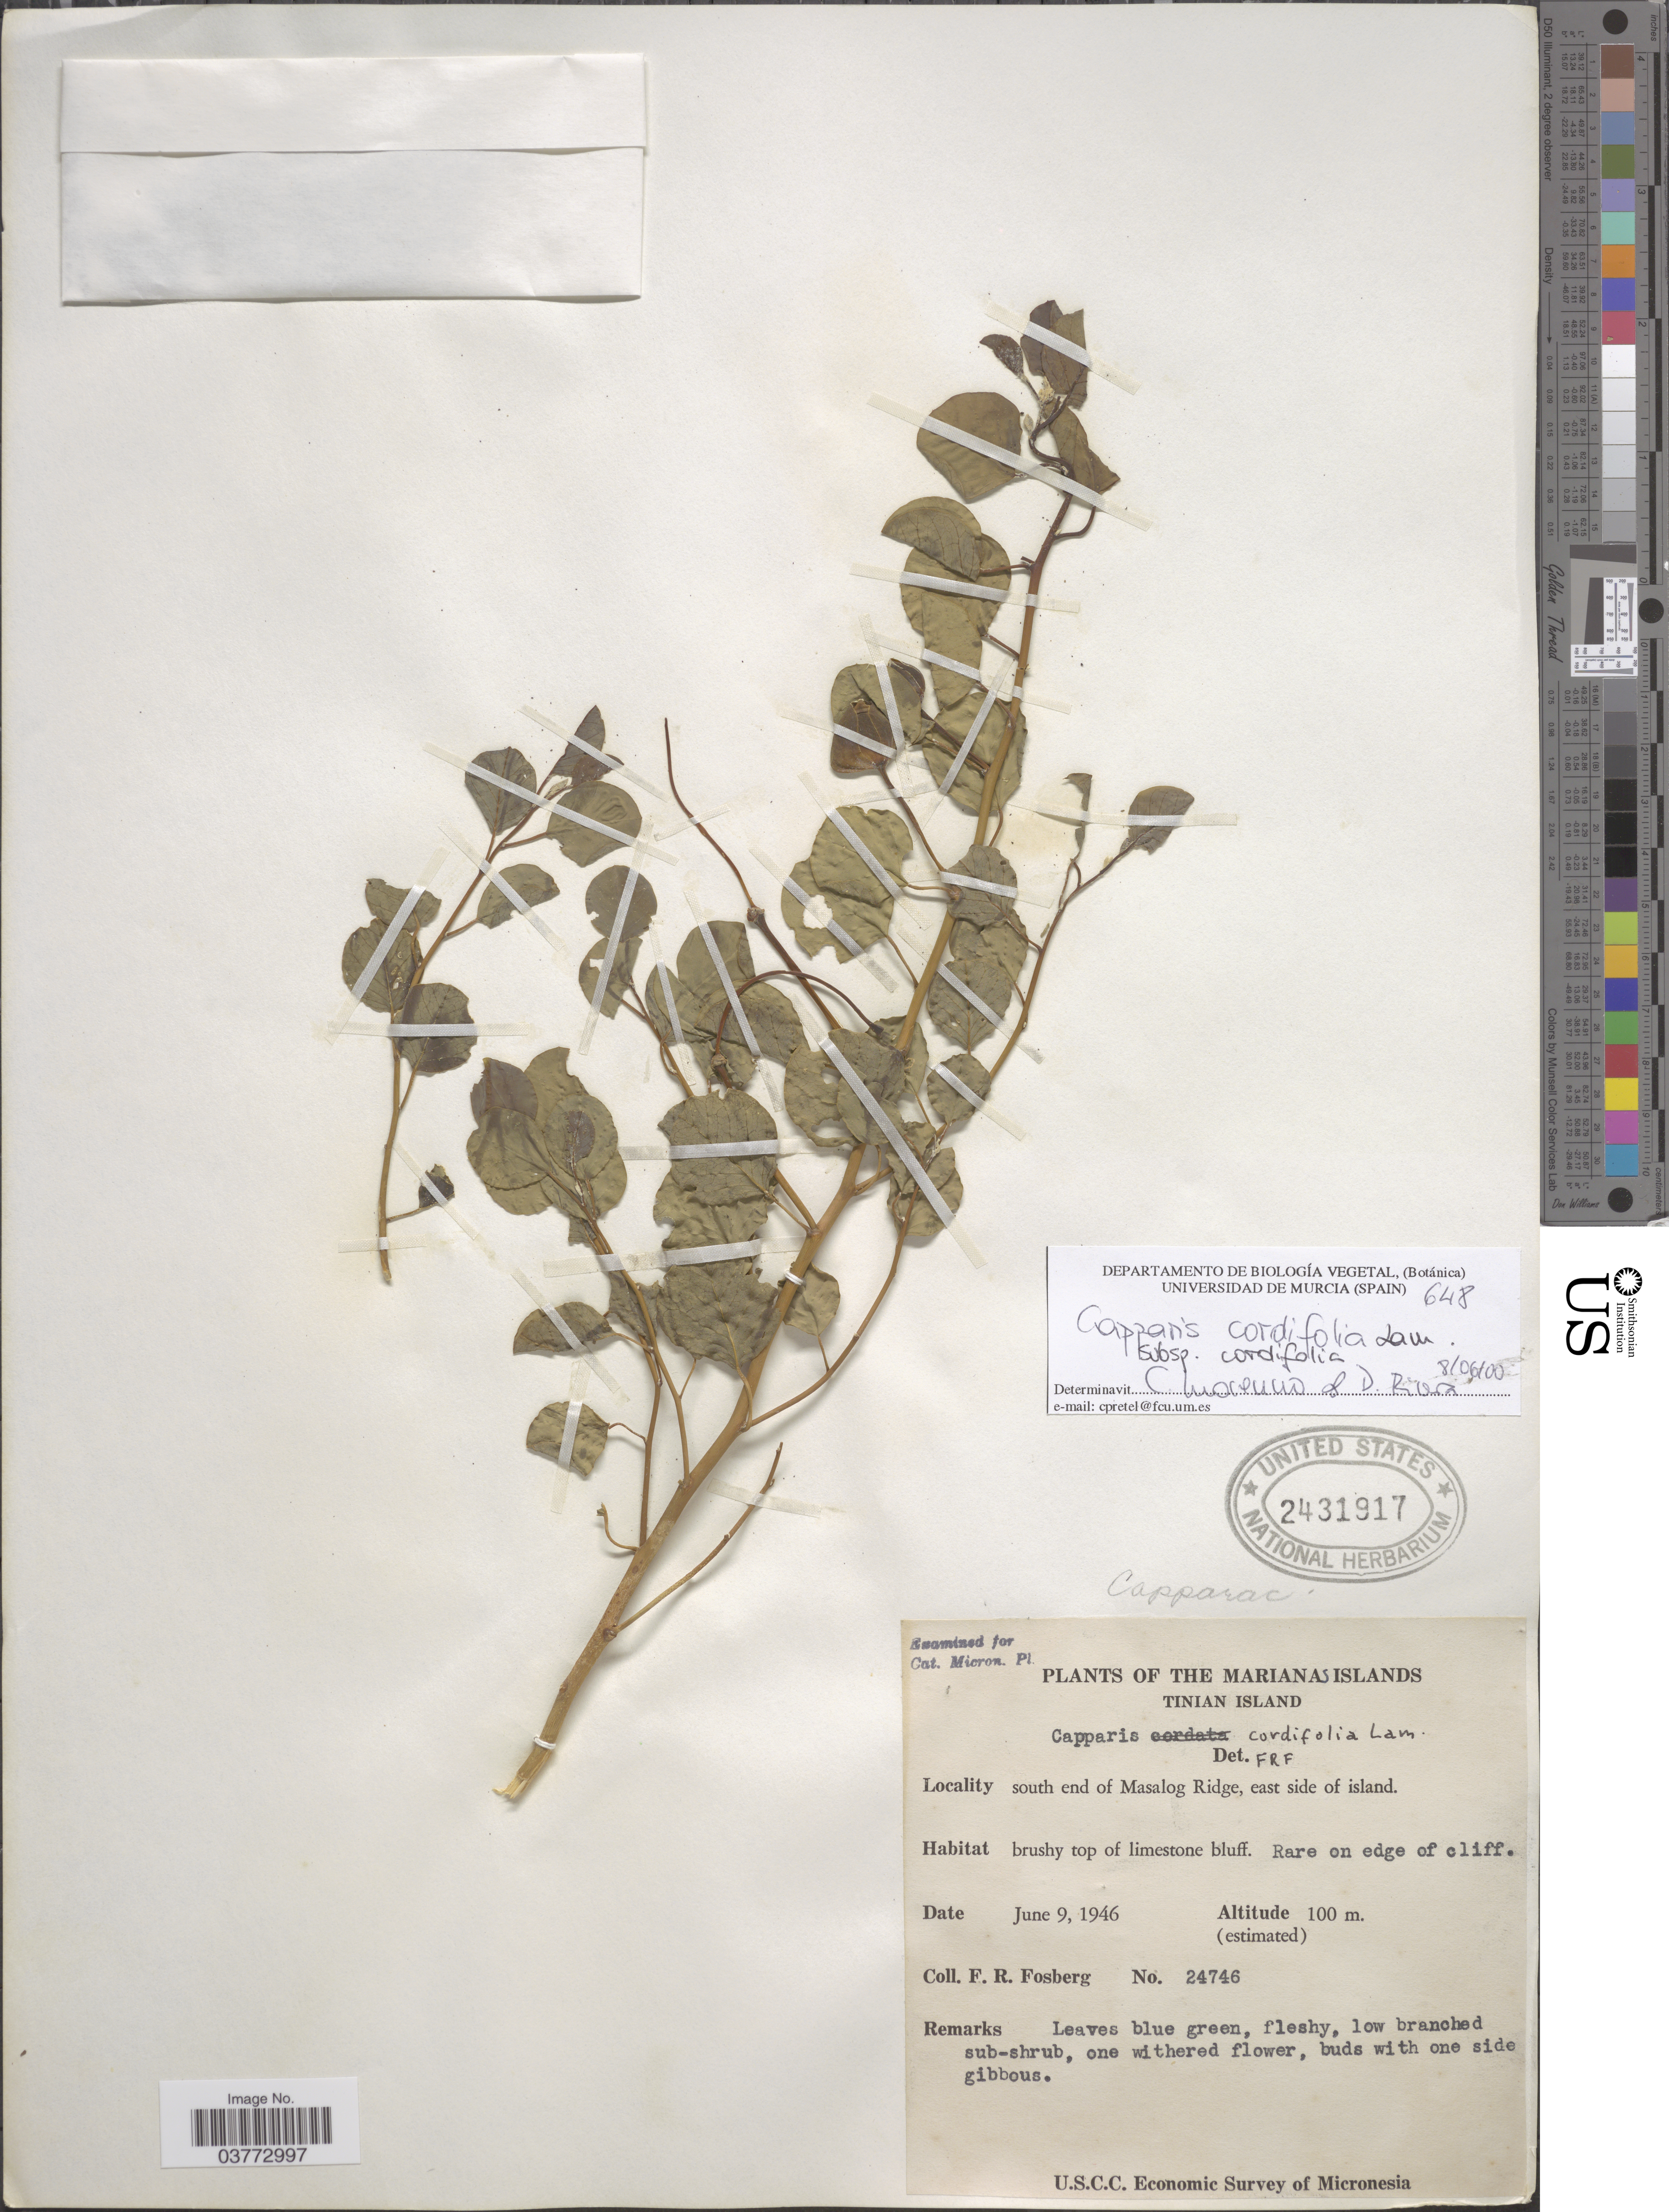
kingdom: Plantae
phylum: Tracheophyta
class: Magnoliopsida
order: Brassicales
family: Capparaceae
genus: Capparis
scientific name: Capparis spinosa subsp. cordifolia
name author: (Lam.) Fici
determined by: Wagner, W. L., (BOT), Smithsonian Institution - National Museum of Natural History (UNITED STATES)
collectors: F. R. Fosberg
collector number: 24746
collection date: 1946-06-09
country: Northern Mariana Islands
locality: The Marianas Islands. Tinian Island. South end of Masalog Ridge, east side of island.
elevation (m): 100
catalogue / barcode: US 2431917